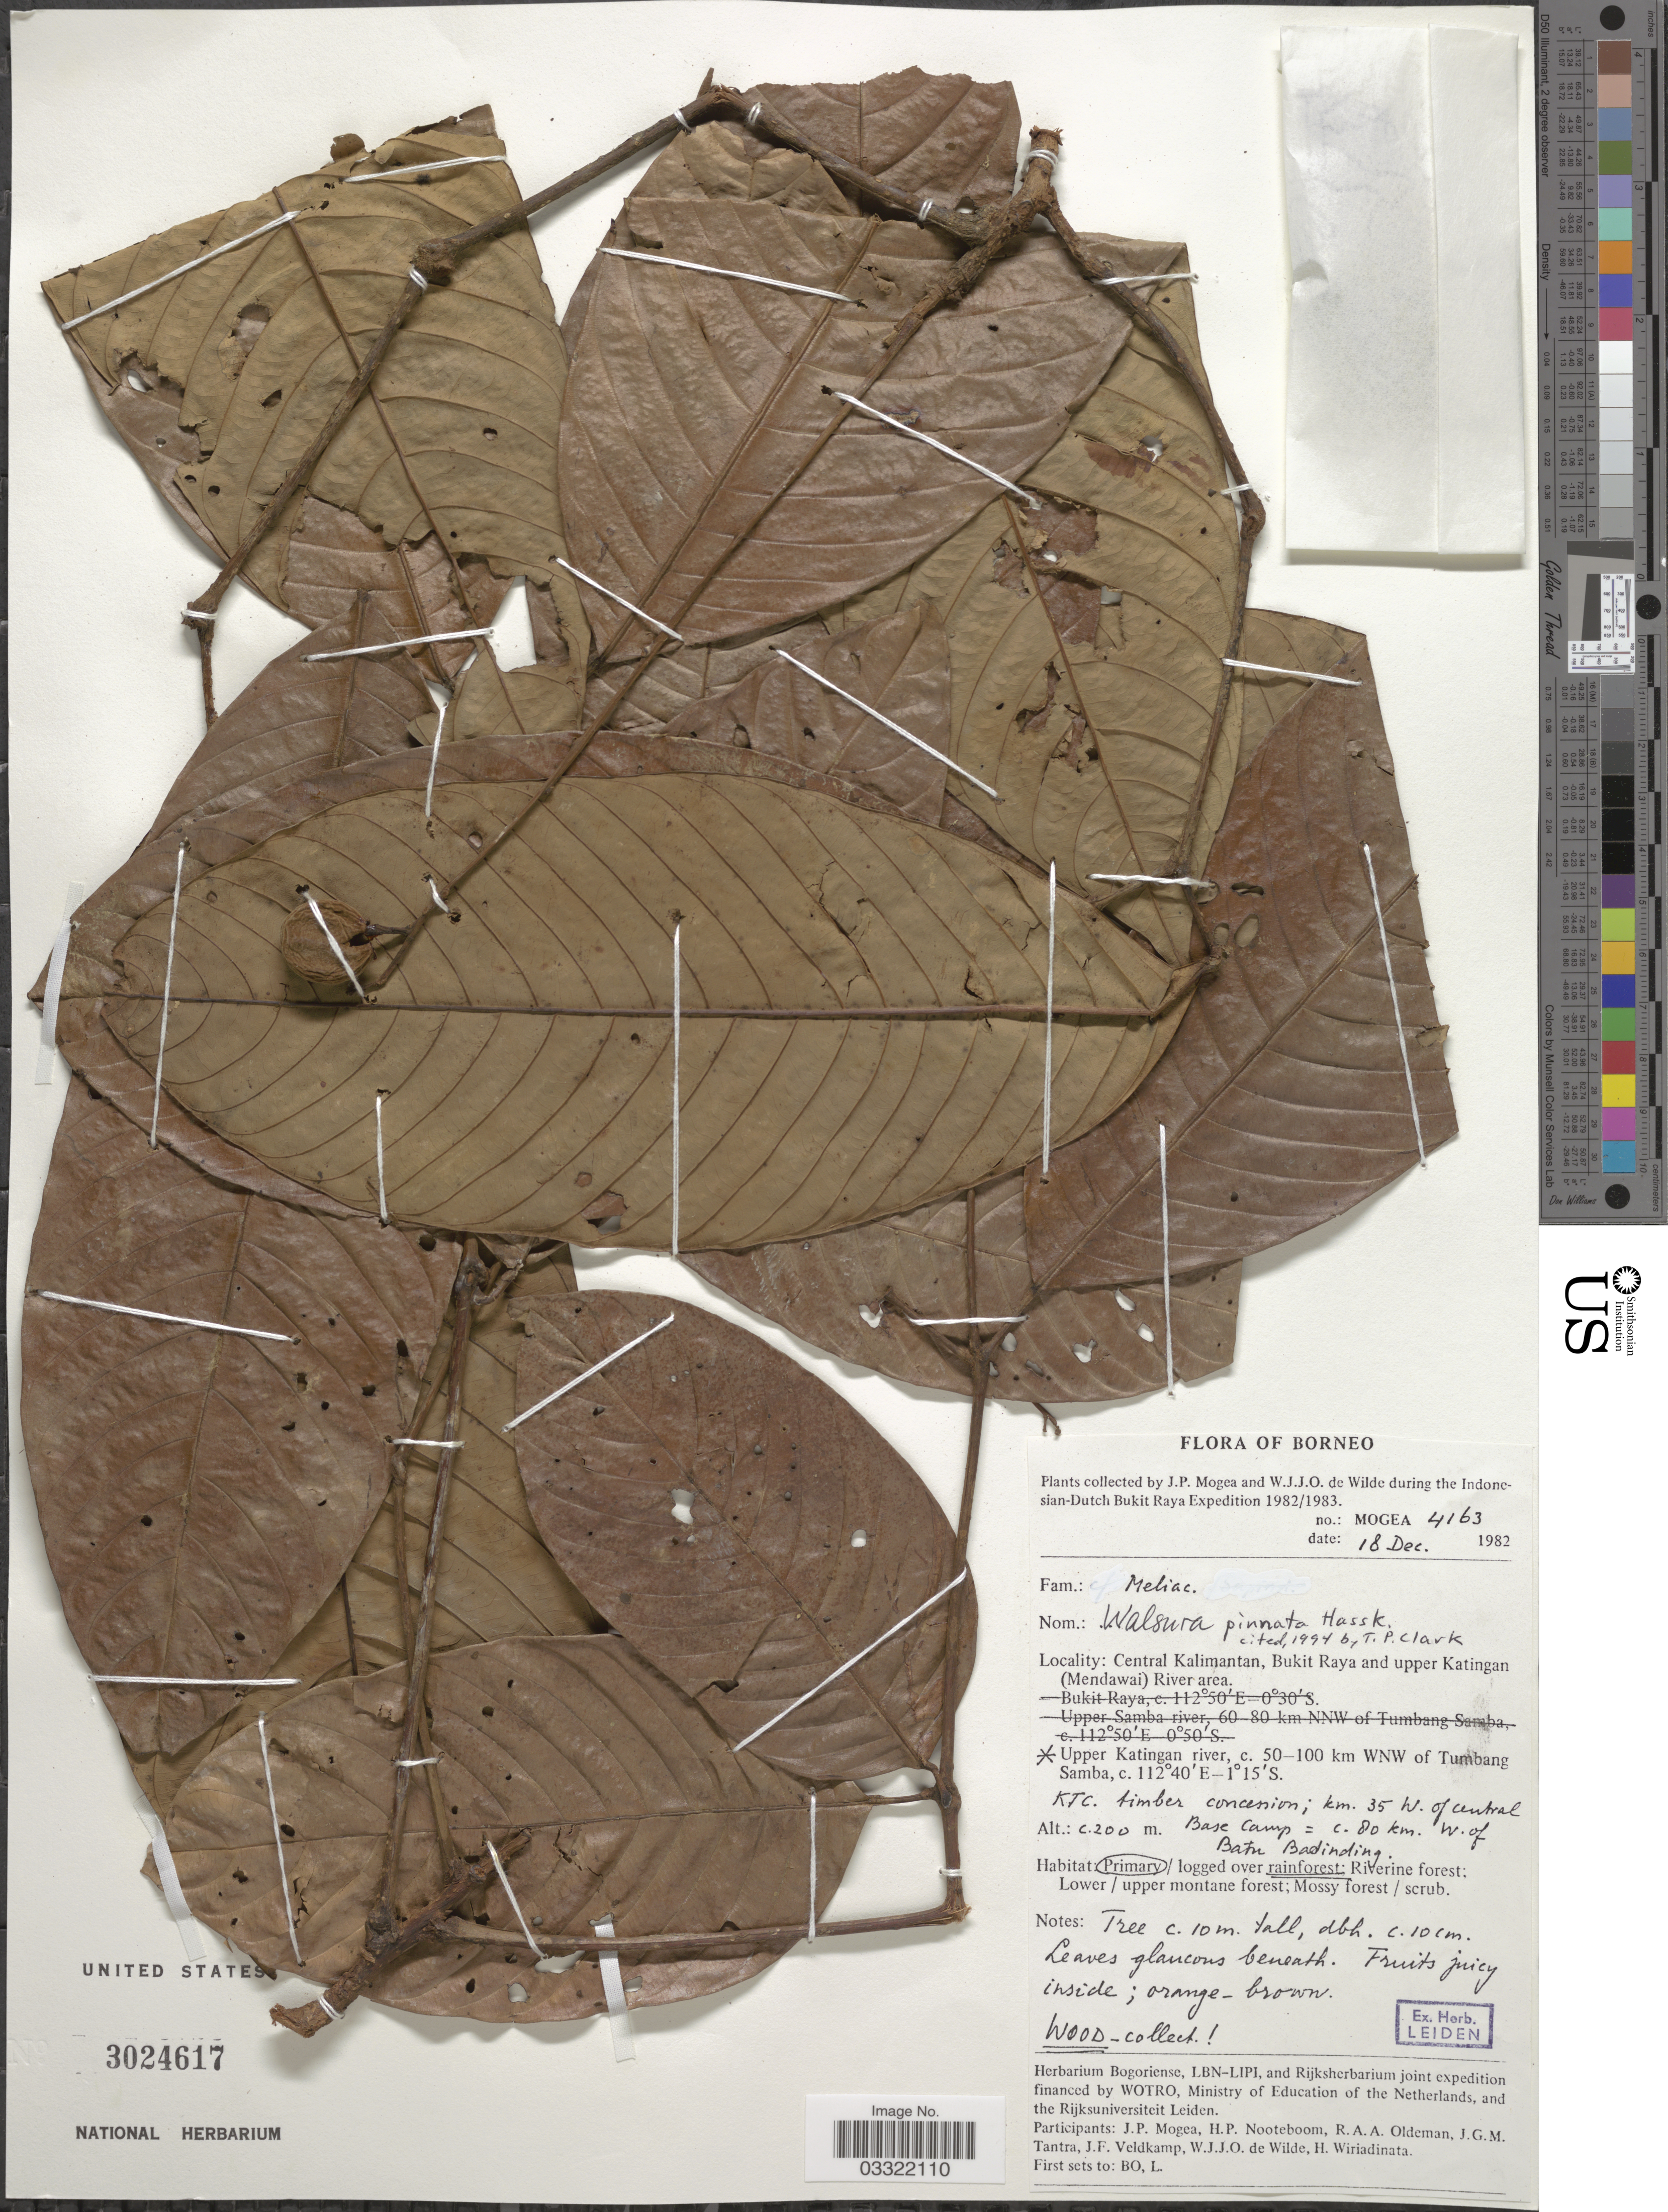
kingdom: Plantae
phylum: Tracheophyta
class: Magnoliopsida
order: Sapindales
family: Meliaceae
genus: Walsura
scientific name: Walsura pinnata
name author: Hassk.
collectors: J. Mogea & W. J. de Wilde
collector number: MOGEA4163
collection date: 1982-12-18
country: Indonesia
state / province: Kalimantan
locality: Borneo. Central Kalimantan, Bukit Raya and upper Katingan (Mendawai) River area. Upper Katingan river, c. 50-100 km WNW of Tumbang Samba. KTC timber concession; km. 35 W. of Central Base Camp = c. 80 km. W. of Batu Badinding.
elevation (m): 200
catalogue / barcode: US 3024617